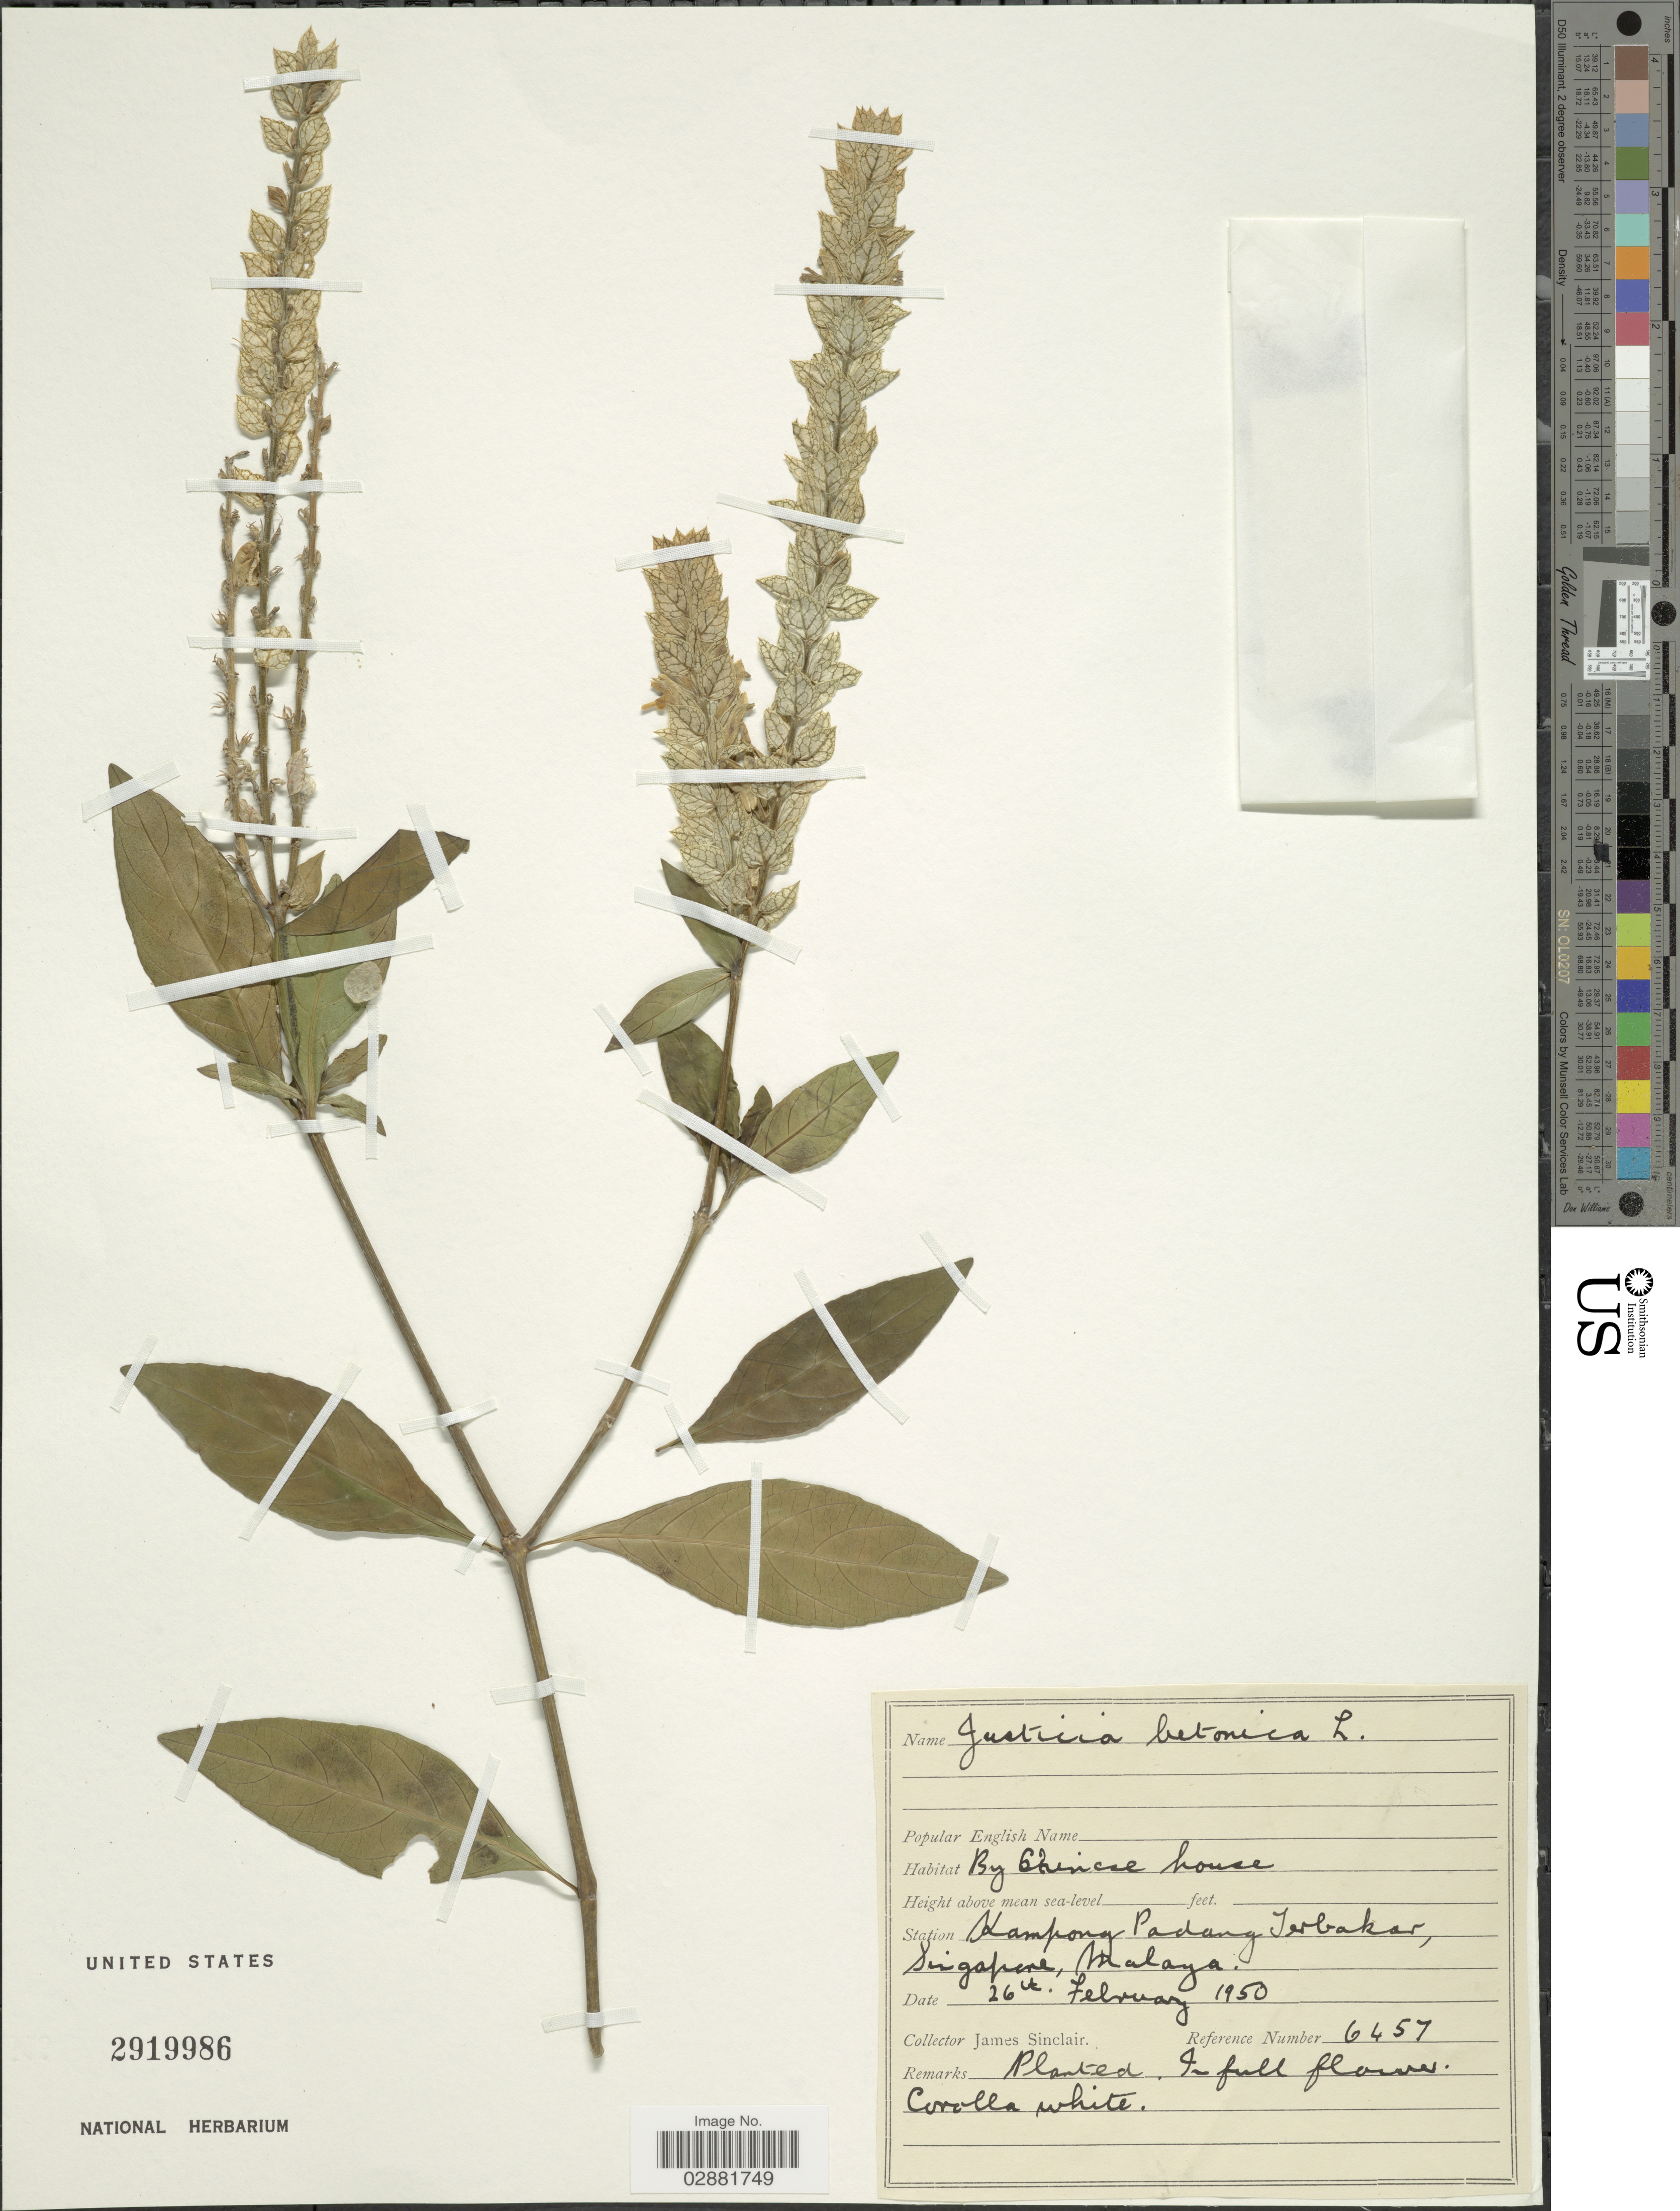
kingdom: Plantae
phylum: Tracheophyta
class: Magnoliopsida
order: Lamiales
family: Acanthaceae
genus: Justicia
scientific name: Justicia betonica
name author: L.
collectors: J. Sinclair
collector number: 6457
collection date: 1950-02-26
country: Singapore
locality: Station Kampong Padang Terbakar, Singapore, Malaya.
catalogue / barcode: US 2919986